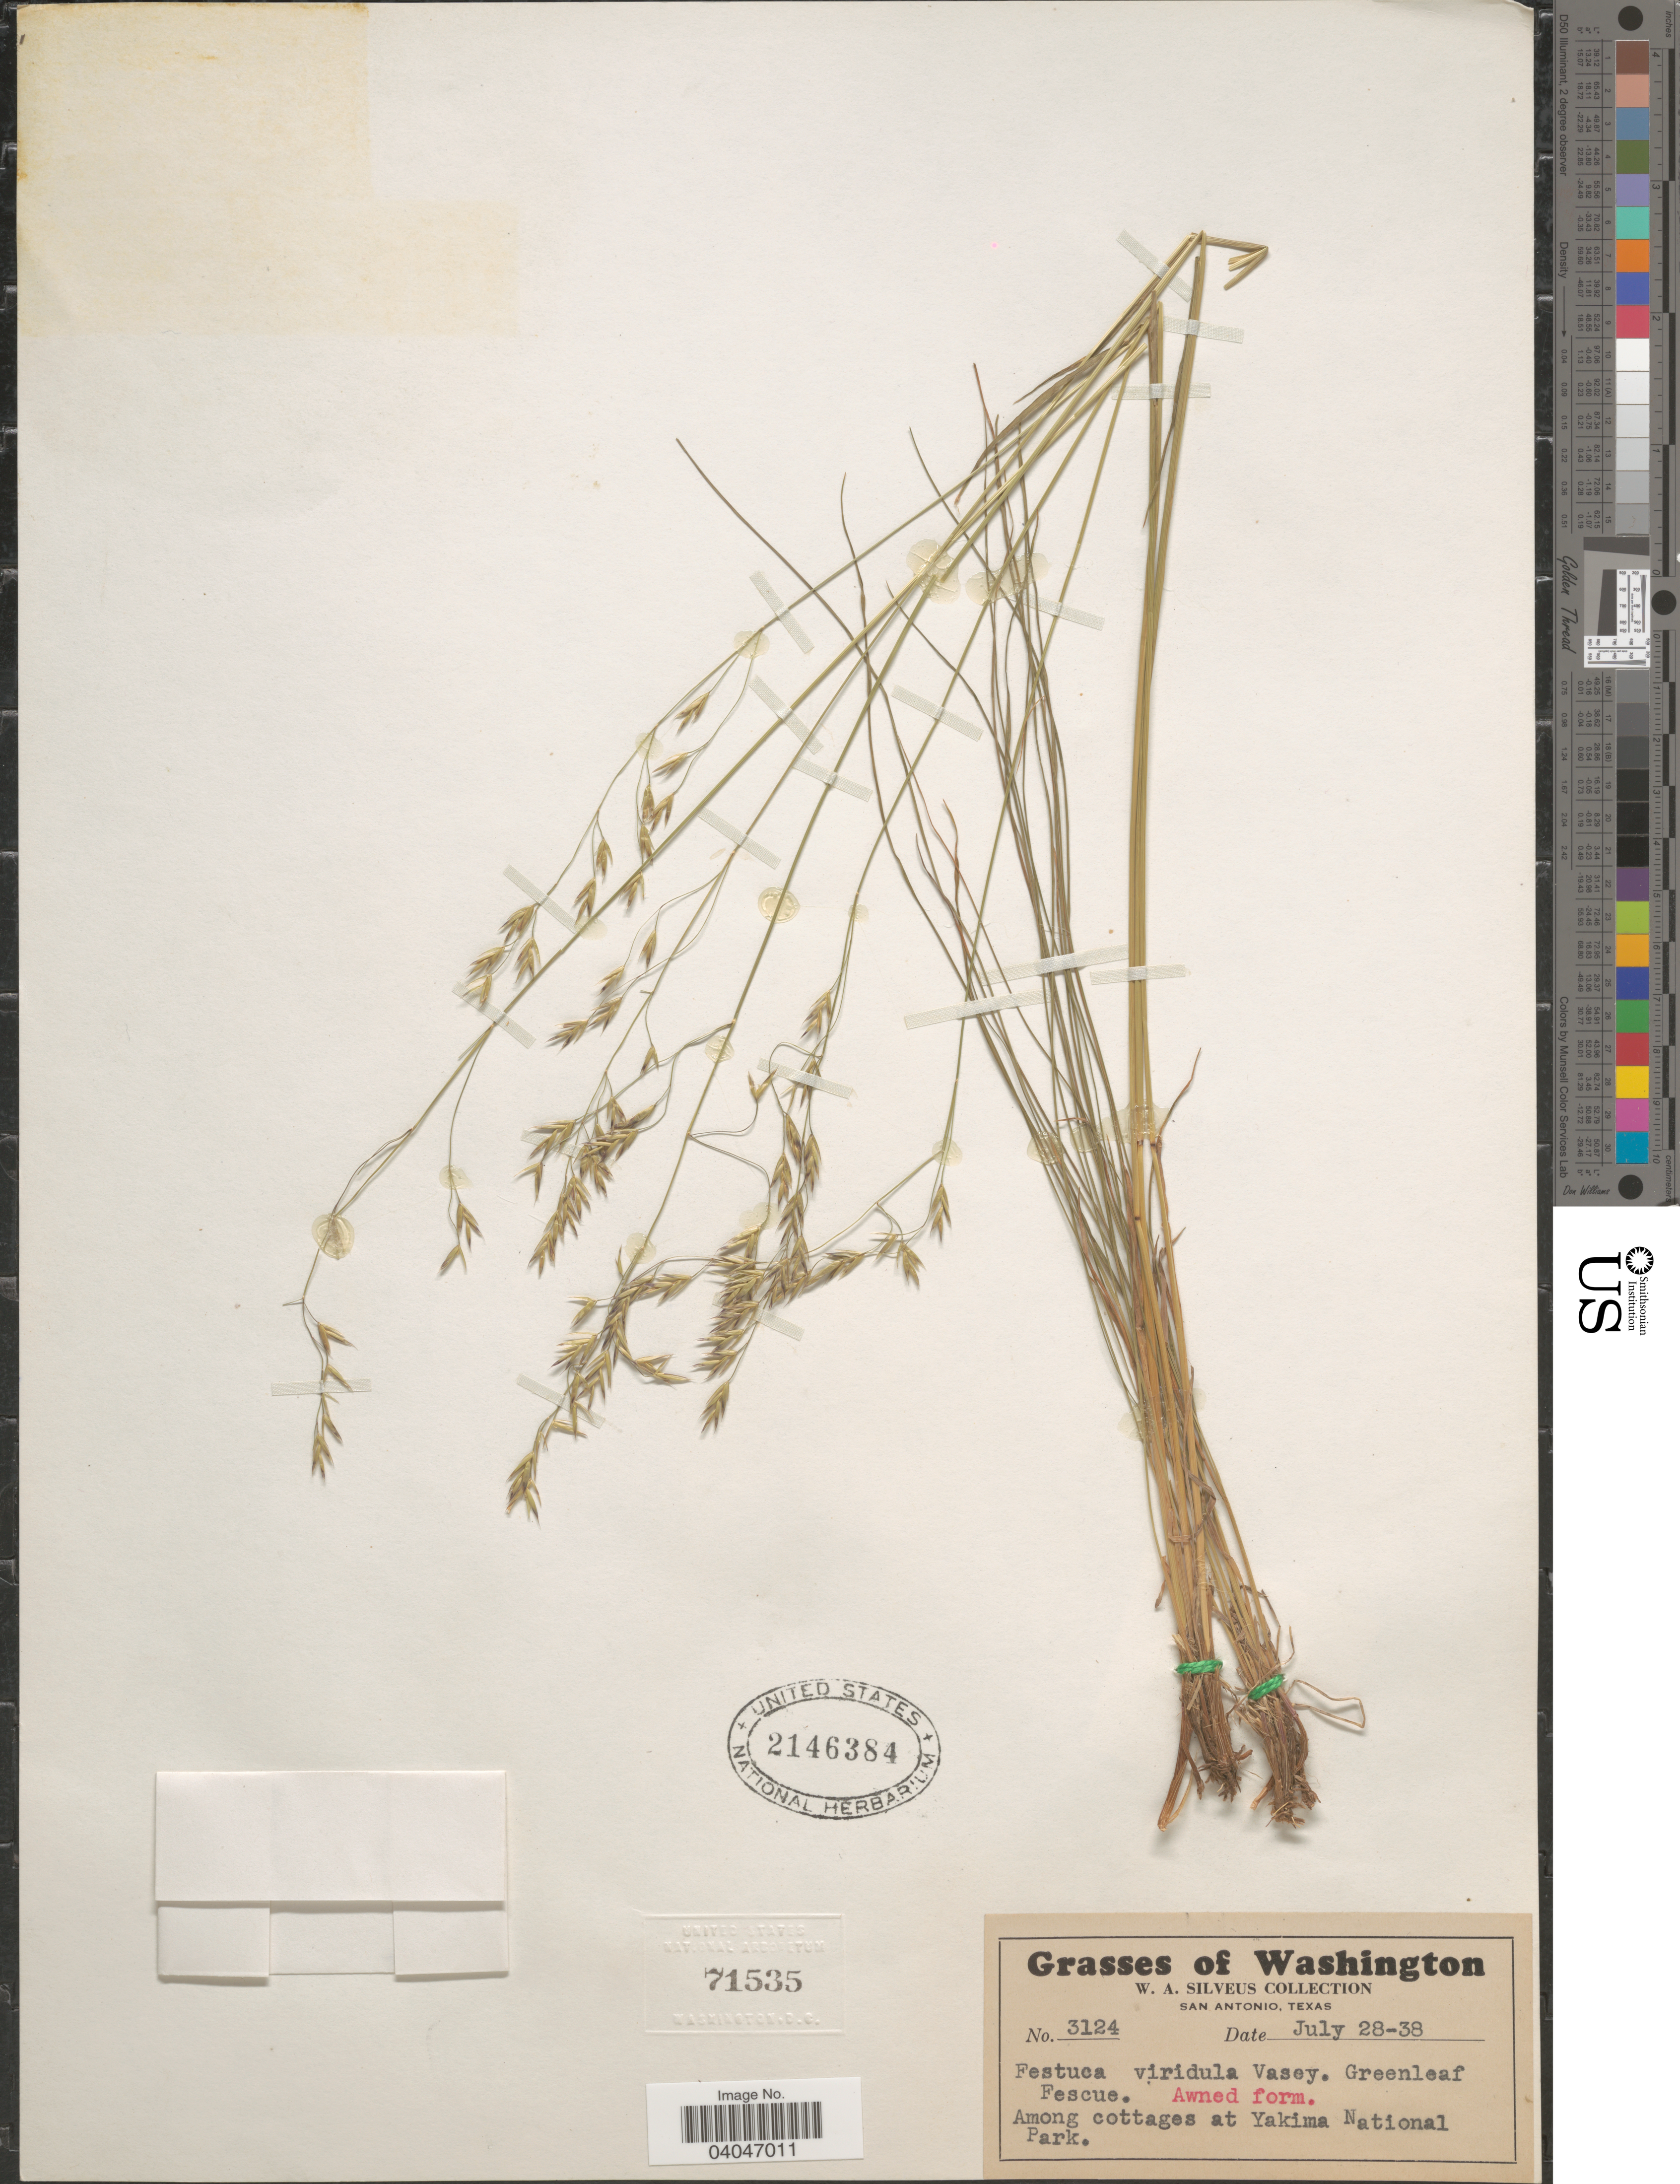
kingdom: Plantae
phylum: Tracheophyta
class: Liliopsida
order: Poales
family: Poaceae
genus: Festuca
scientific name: Festuca viridula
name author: Vasey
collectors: W. Silveus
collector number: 3124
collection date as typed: Transcribed d/m/y: 28/7/38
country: United States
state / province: Washington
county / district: Yakima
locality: At Yakima National Park.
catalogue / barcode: US 2146384